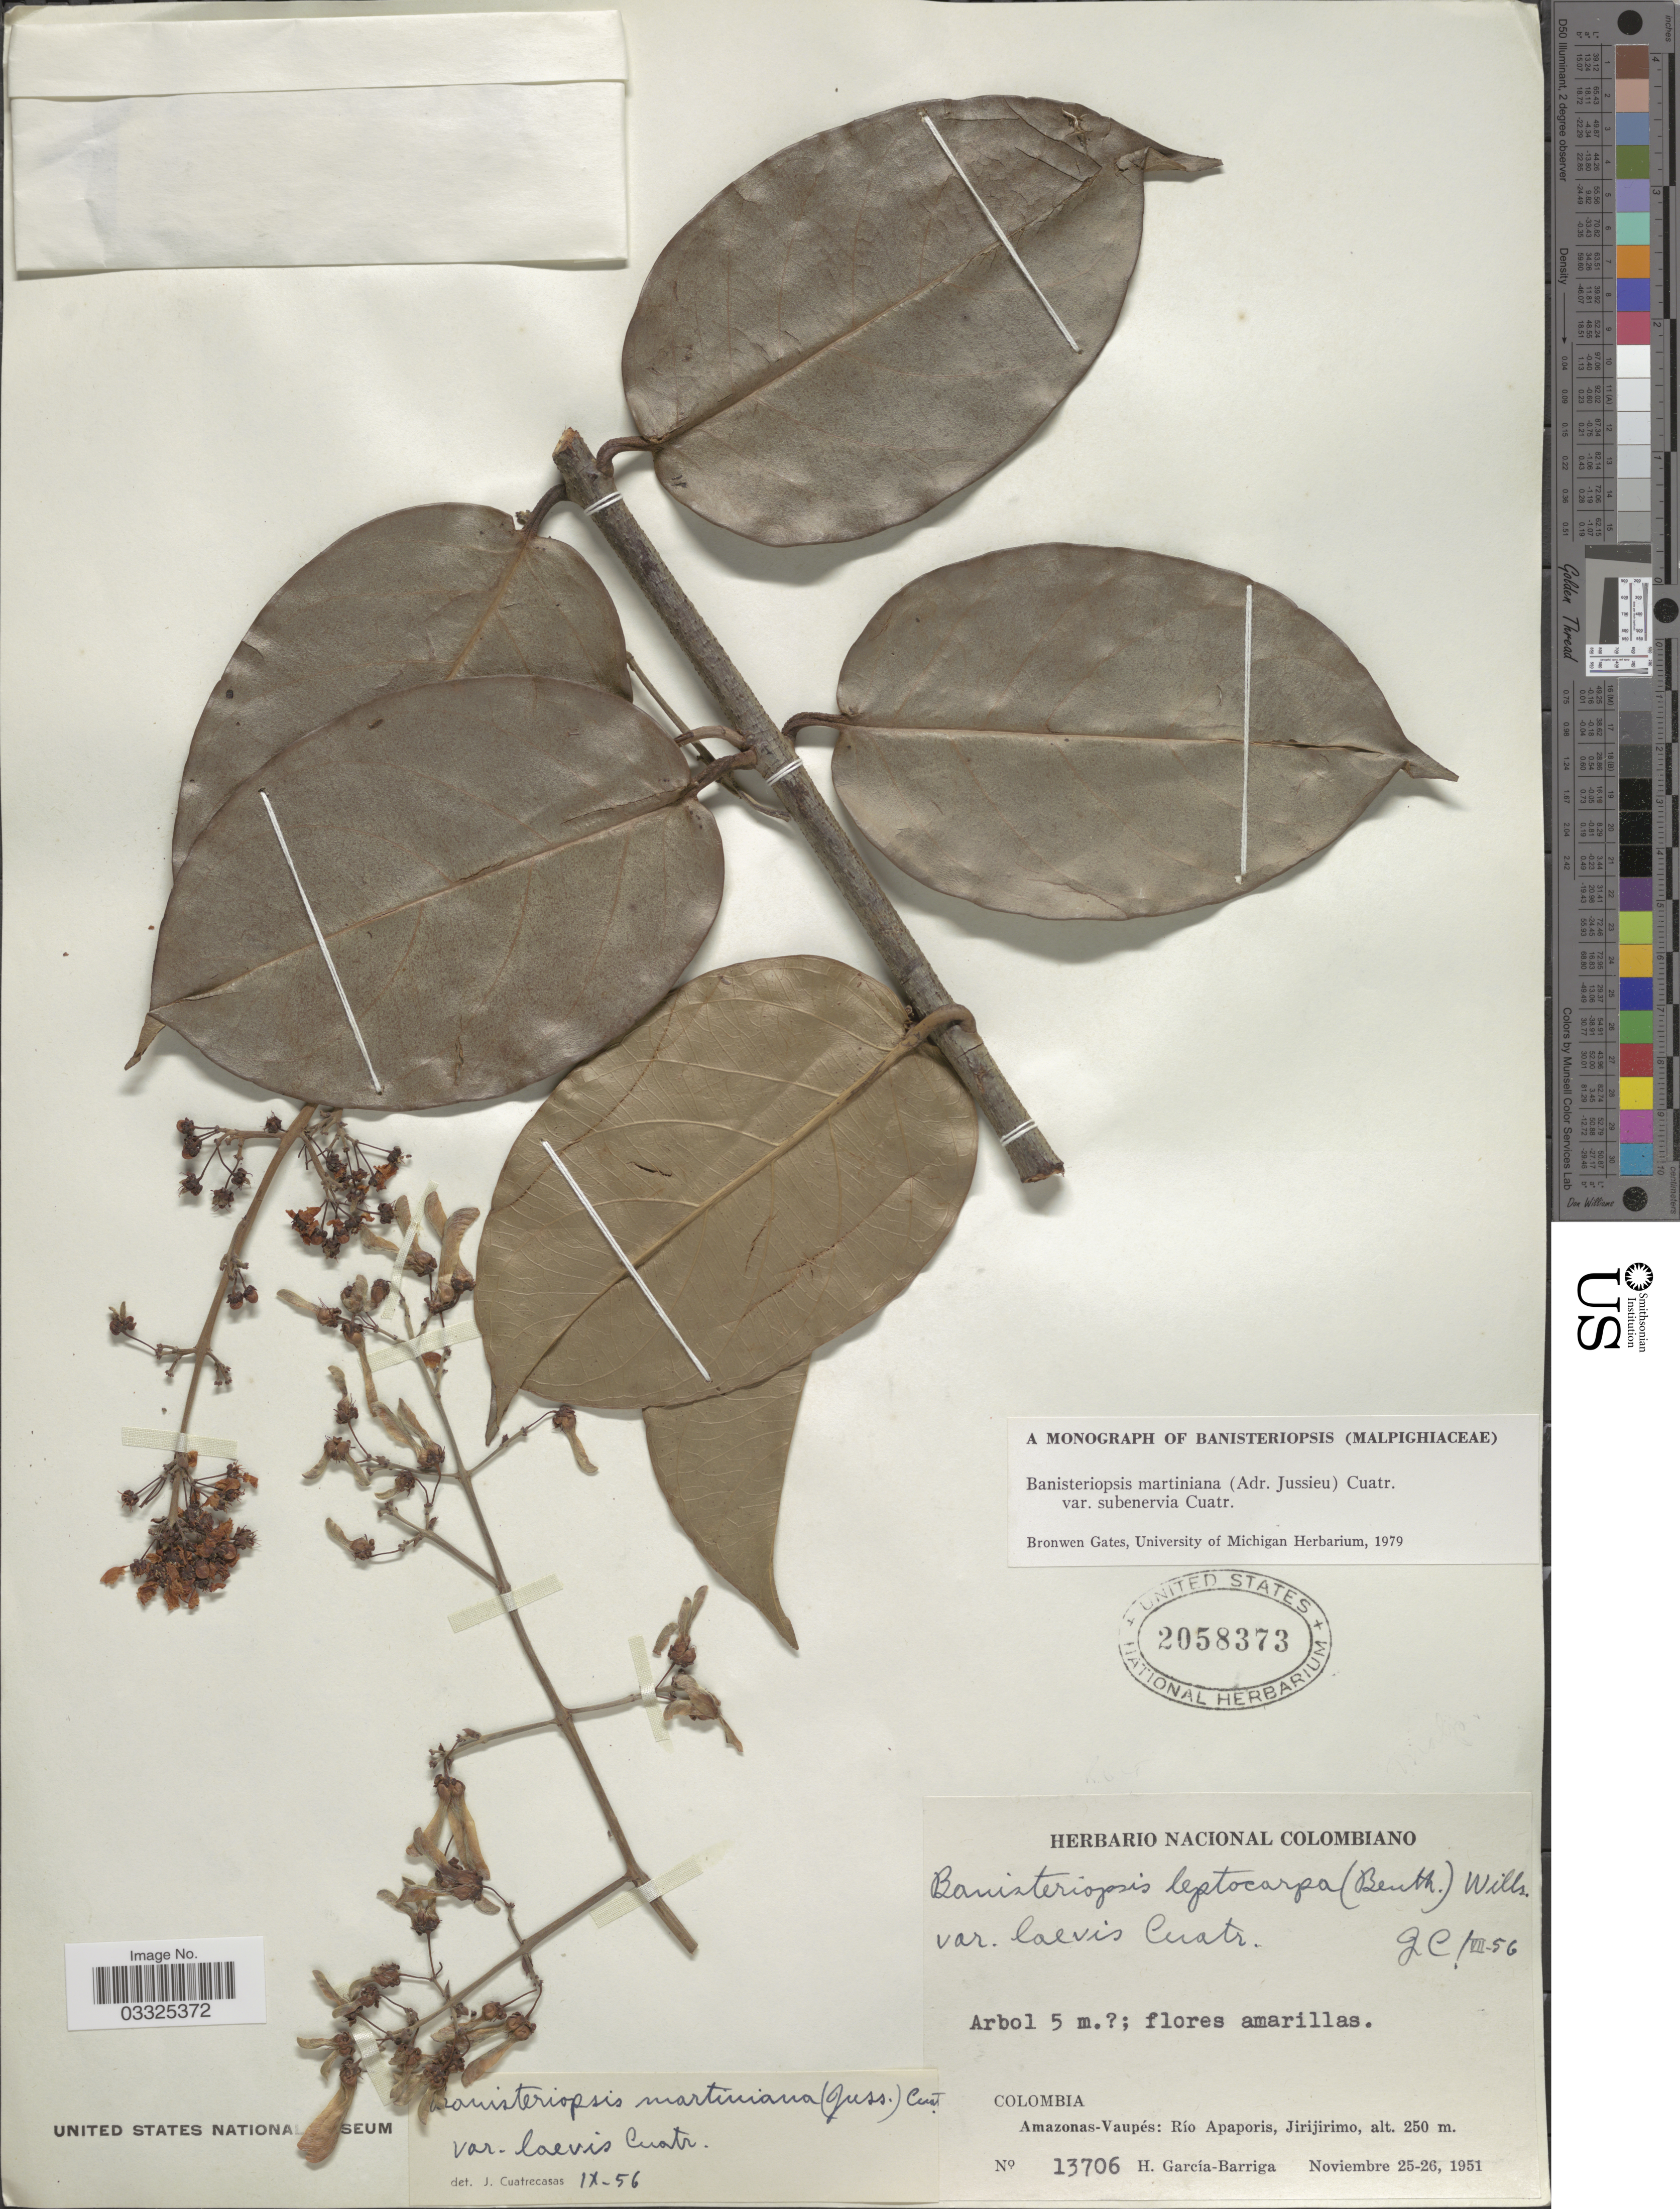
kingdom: Plantae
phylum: Tracheophyta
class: Magnoliopsida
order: Malpighiales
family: Malpighiaceae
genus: Banisteriopsis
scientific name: Banisteriopsis martiniana var. subenervia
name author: Cuatrec.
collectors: H. García Barriga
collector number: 13706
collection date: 1951-11-25/1951-11-26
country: Colombia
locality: Amazonas-Vaupés, Río Apaporis, Jirijrimo.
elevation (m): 250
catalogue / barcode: US 2058373